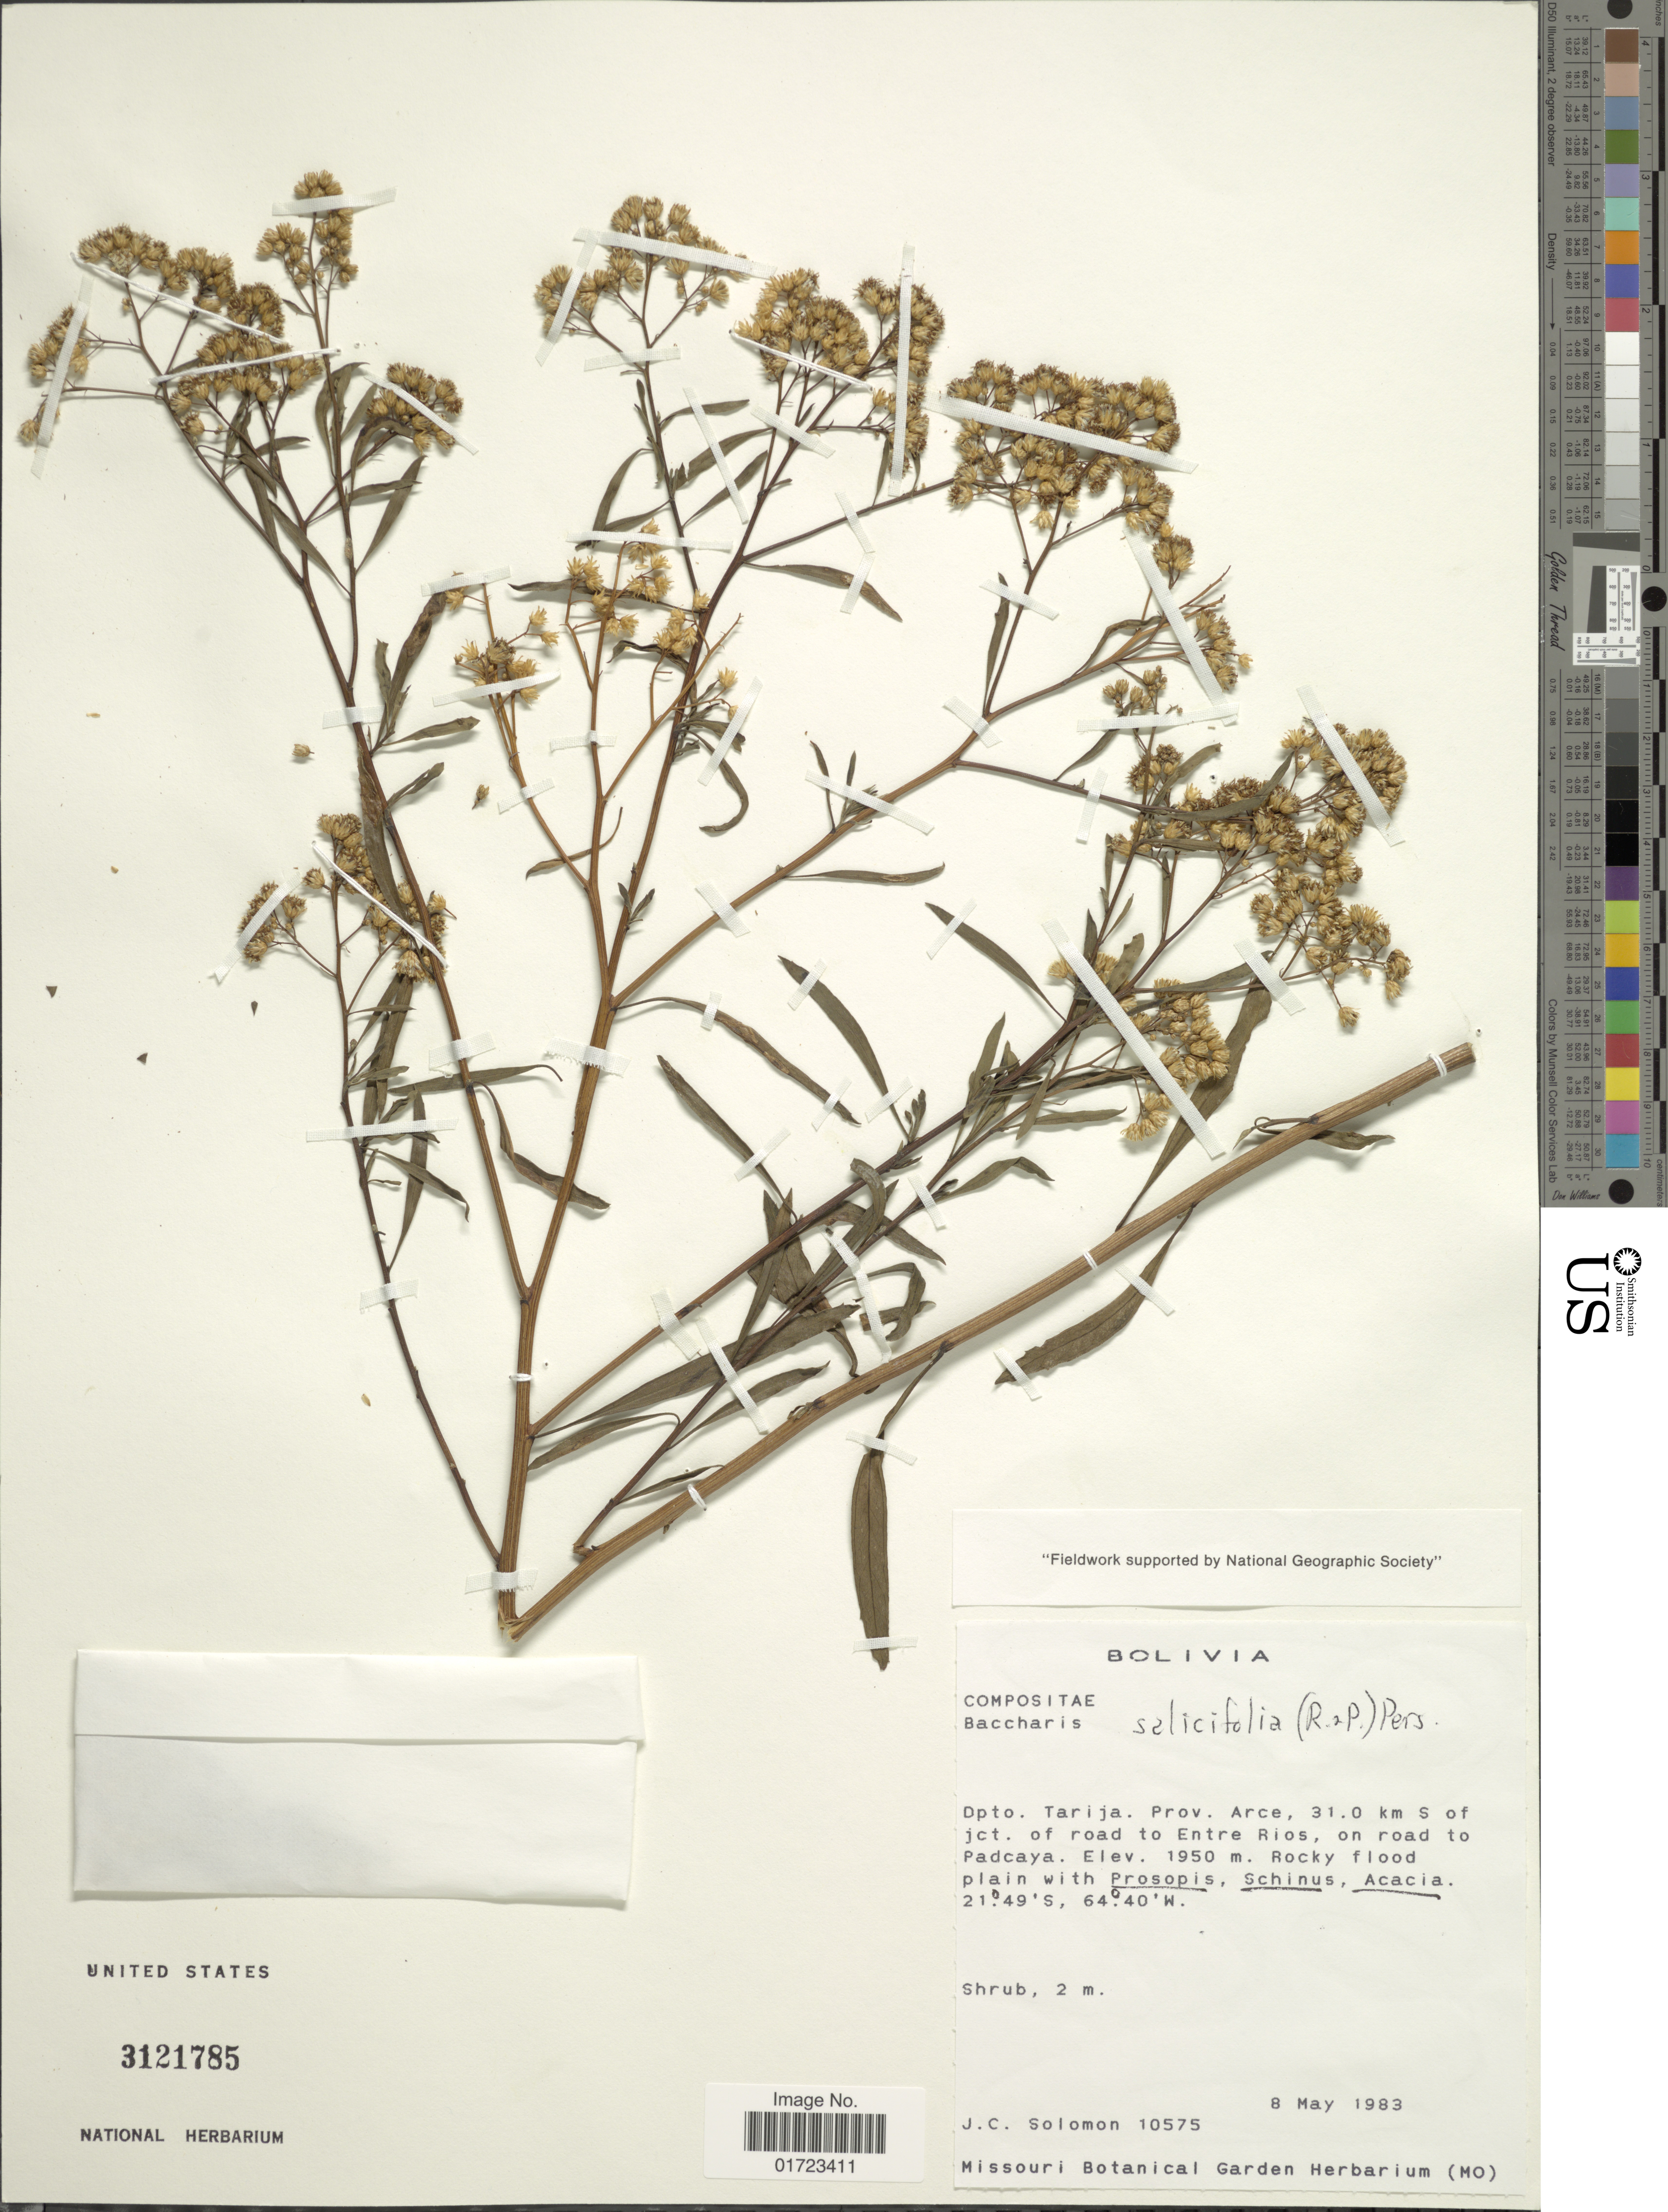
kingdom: Plantae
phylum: Tracheophyta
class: Magnoliopsida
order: Asterales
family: Asteraceae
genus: Baccharis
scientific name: Baccharis salicifolia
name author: (Ruiz & Pav.) Pers.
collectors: J. C. Solomon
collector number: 10575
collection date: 1983-05-08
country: Bolivia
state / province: Tarija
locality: Dpto. Tarija, Prov. Acre. 31.0 km S of jct. of road to Entre Rios, on road to Padcaya.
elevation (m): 1950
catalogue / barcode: US 3121785